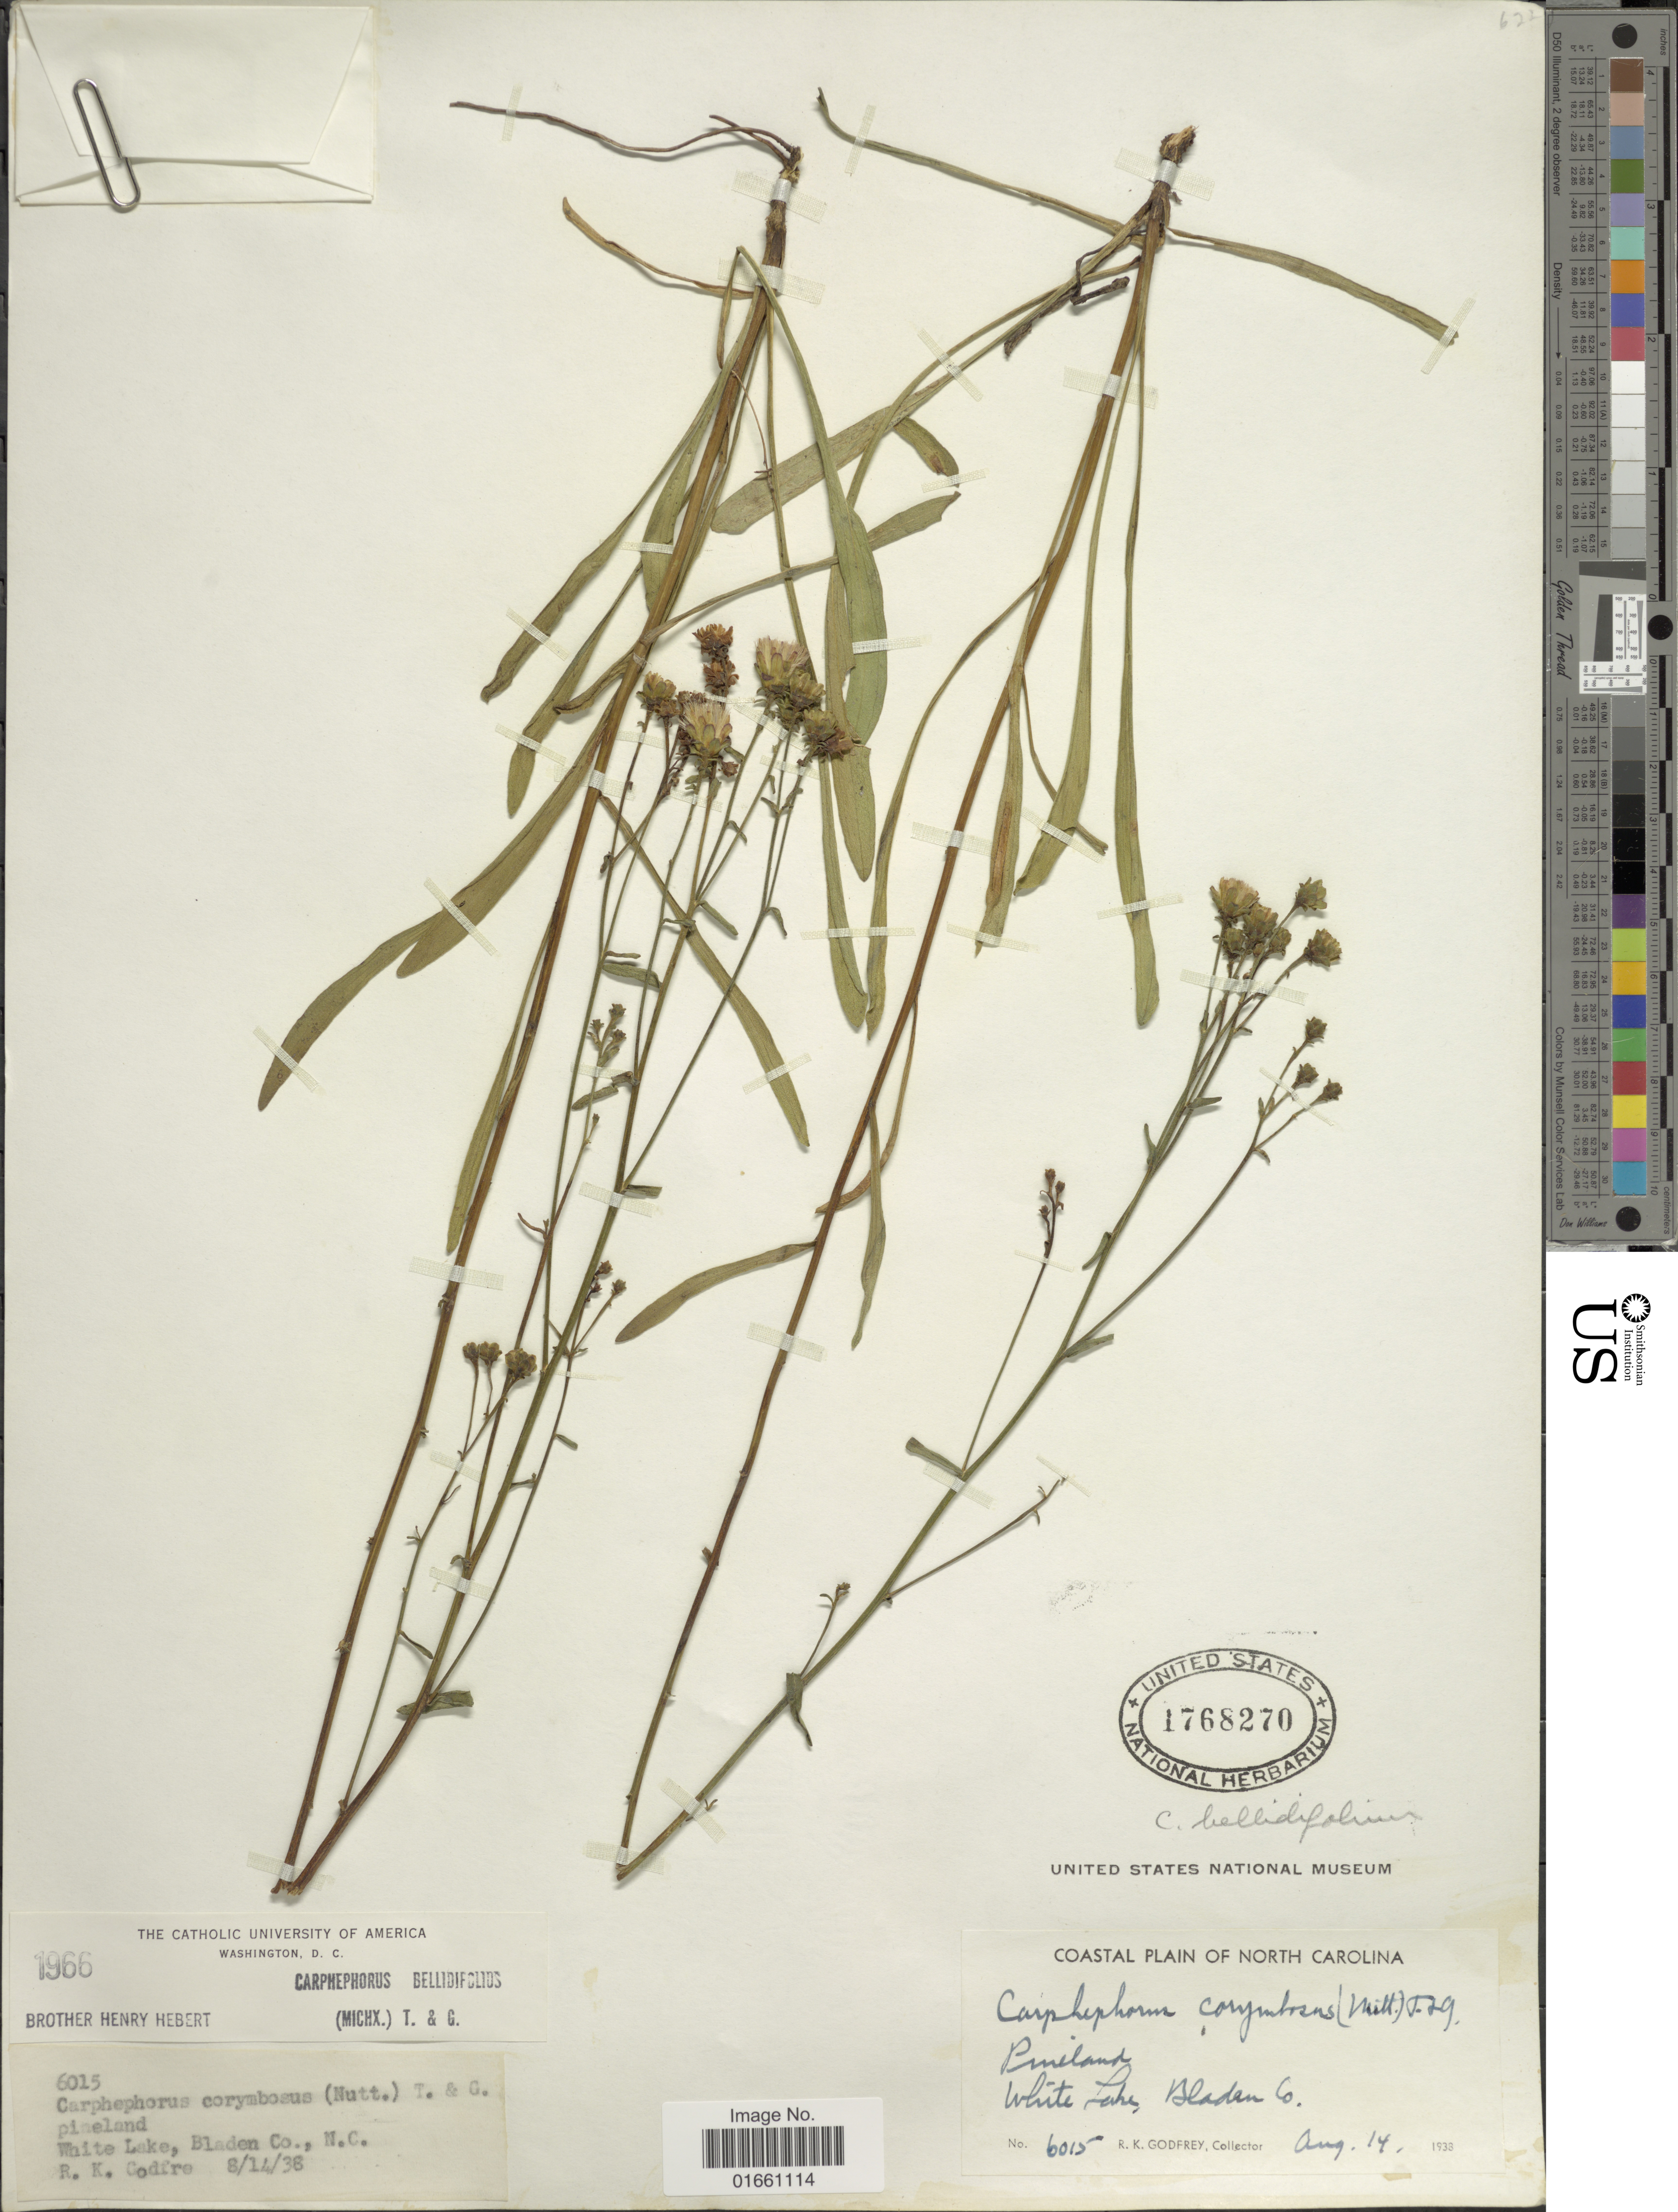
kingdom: Plantae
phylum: Tracheophyta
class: Magnoliopsida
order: Asterales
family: Asteraceae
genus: Carphephorus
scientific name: Carphephorus bellidifolius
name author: (Michx.) Torr. & A. Gray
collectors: R. K. Godfrey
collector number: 6015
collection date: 1938-08-14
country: United States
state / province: North Carolina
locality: Pineland, White Lake, Bladen Co.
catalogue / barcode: US 1768270